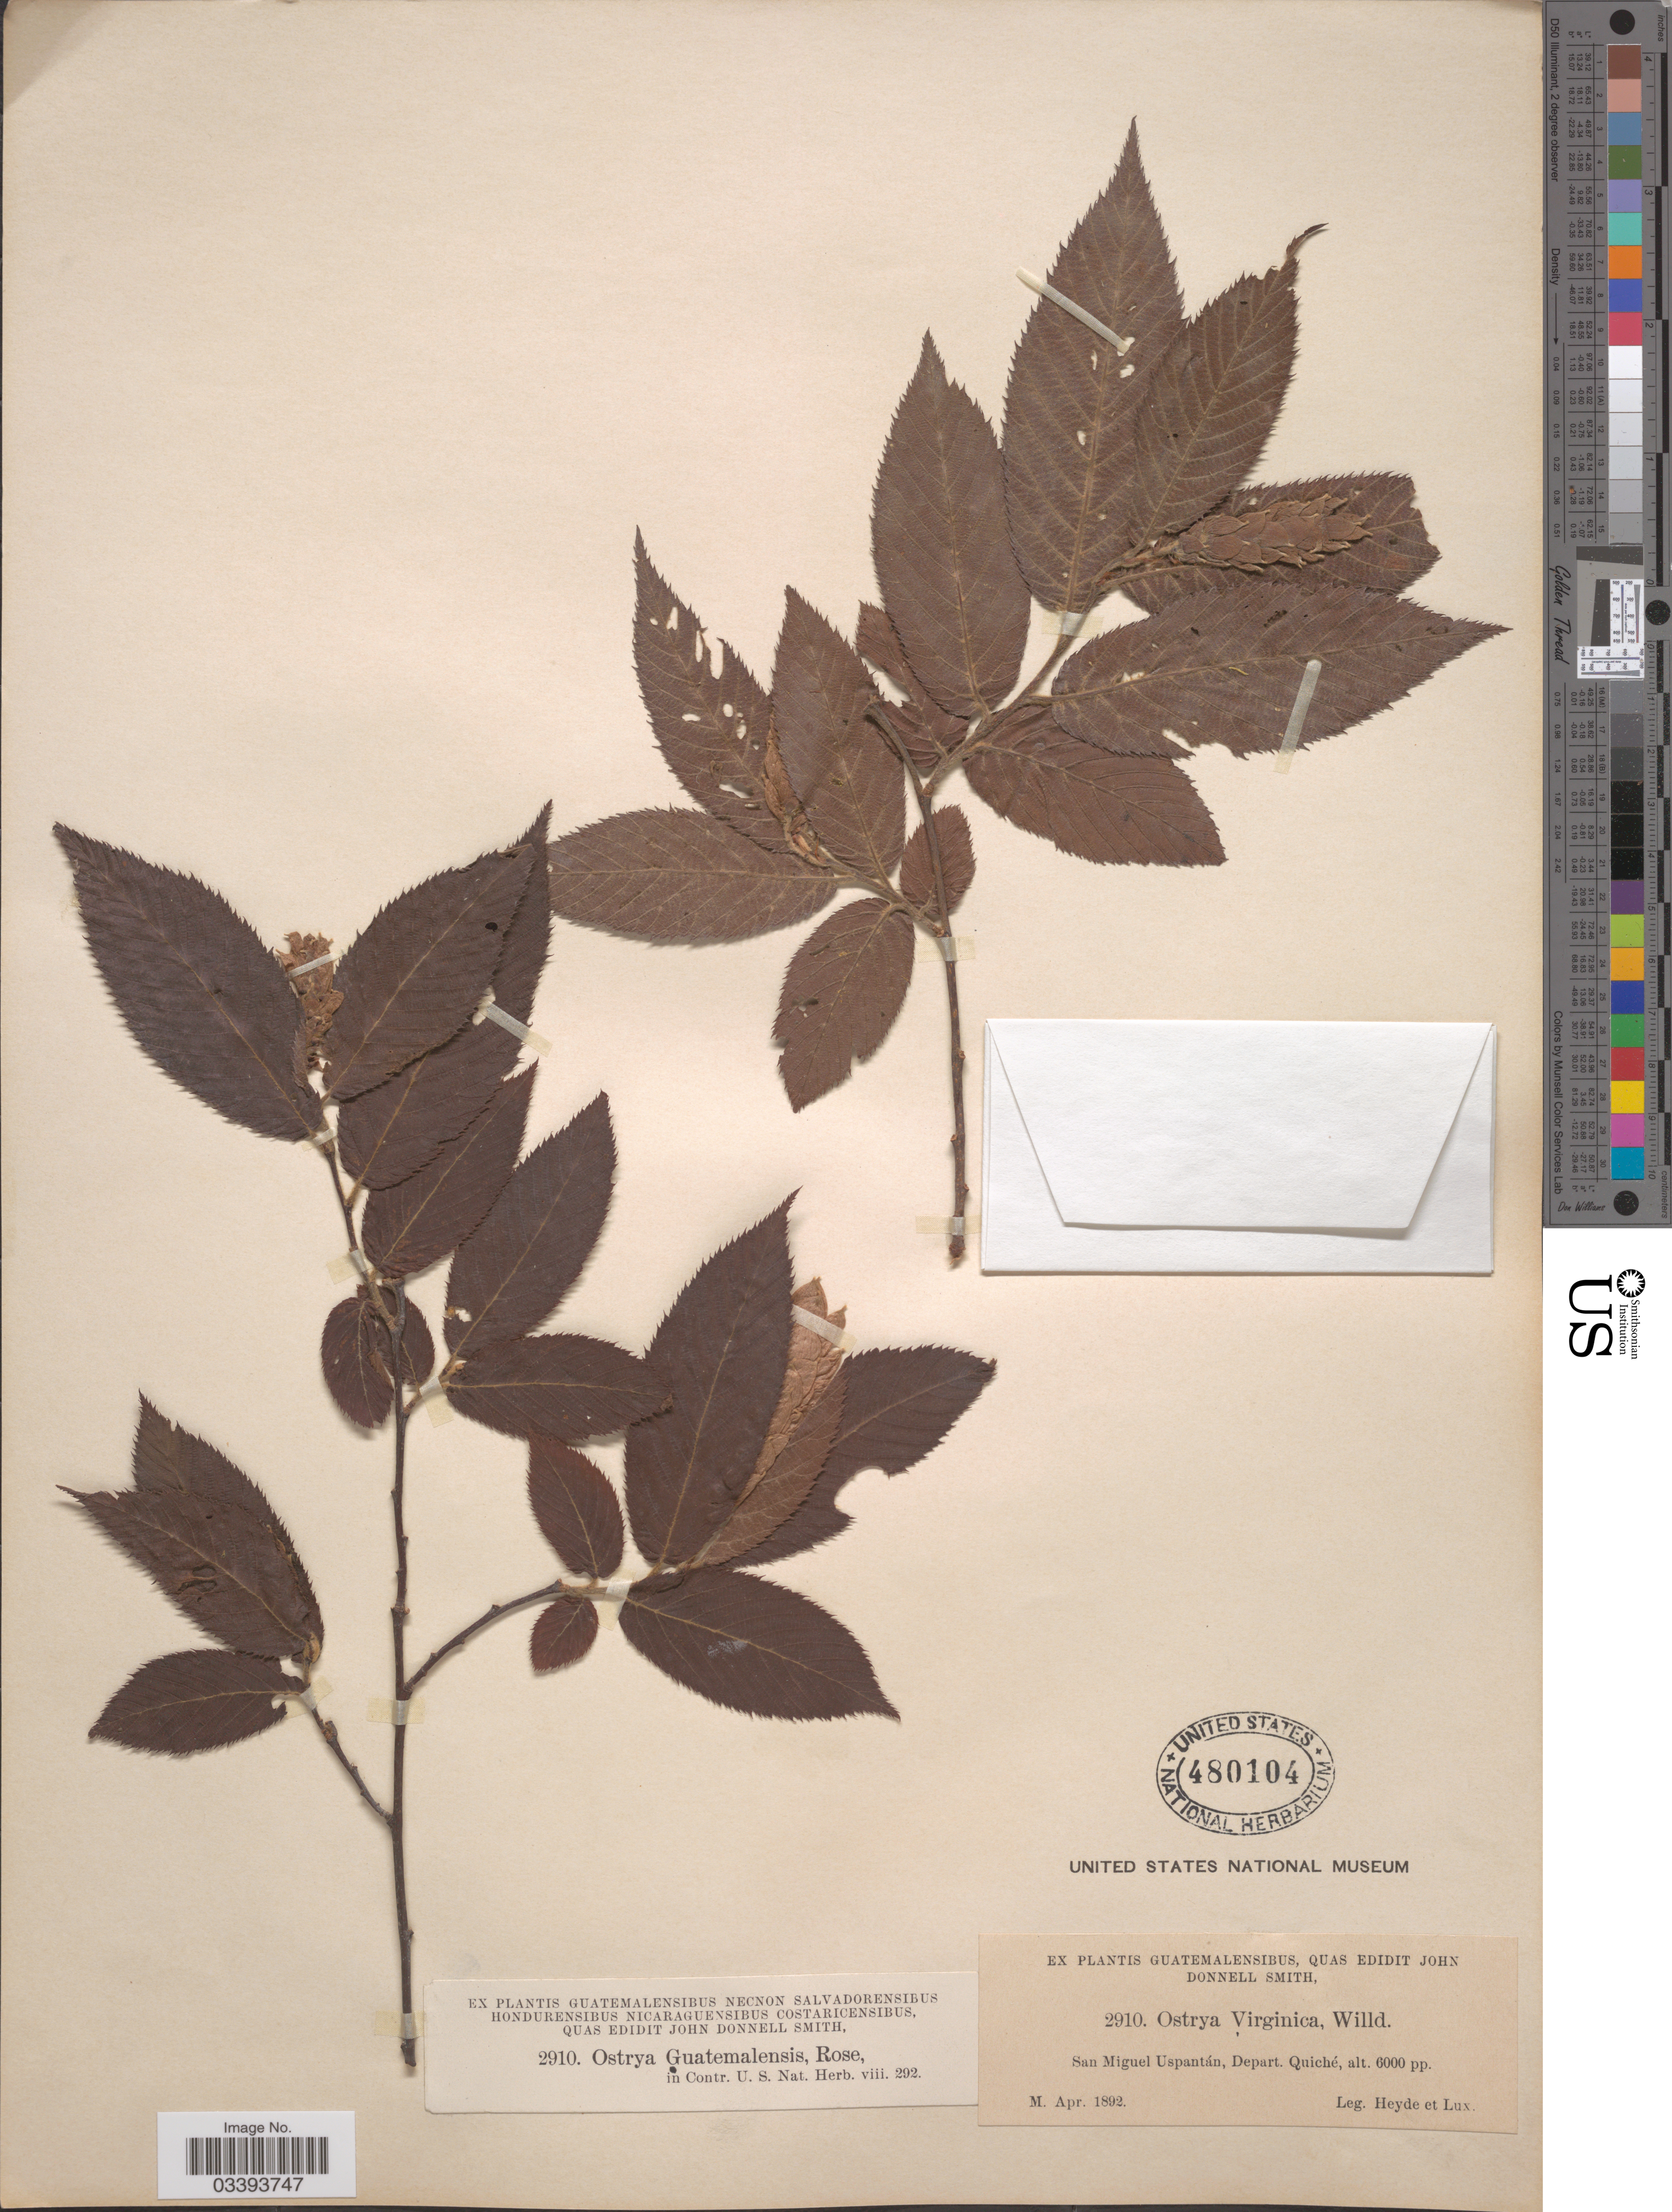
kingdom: Plantae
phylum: Tracheophyta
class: Magnoliopsida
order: Fagales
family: Betulaceae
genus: Ostrya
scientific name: Ostrya guatemalensis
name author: (H.J.P. Winkl.) Rose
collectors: Heyde & Lux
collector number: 2910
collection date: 1892-04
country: Guatemala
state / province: El Quiché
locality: San Miguel Uspantán, Depart. Quiché.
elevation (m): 1829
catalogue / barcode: US 480104